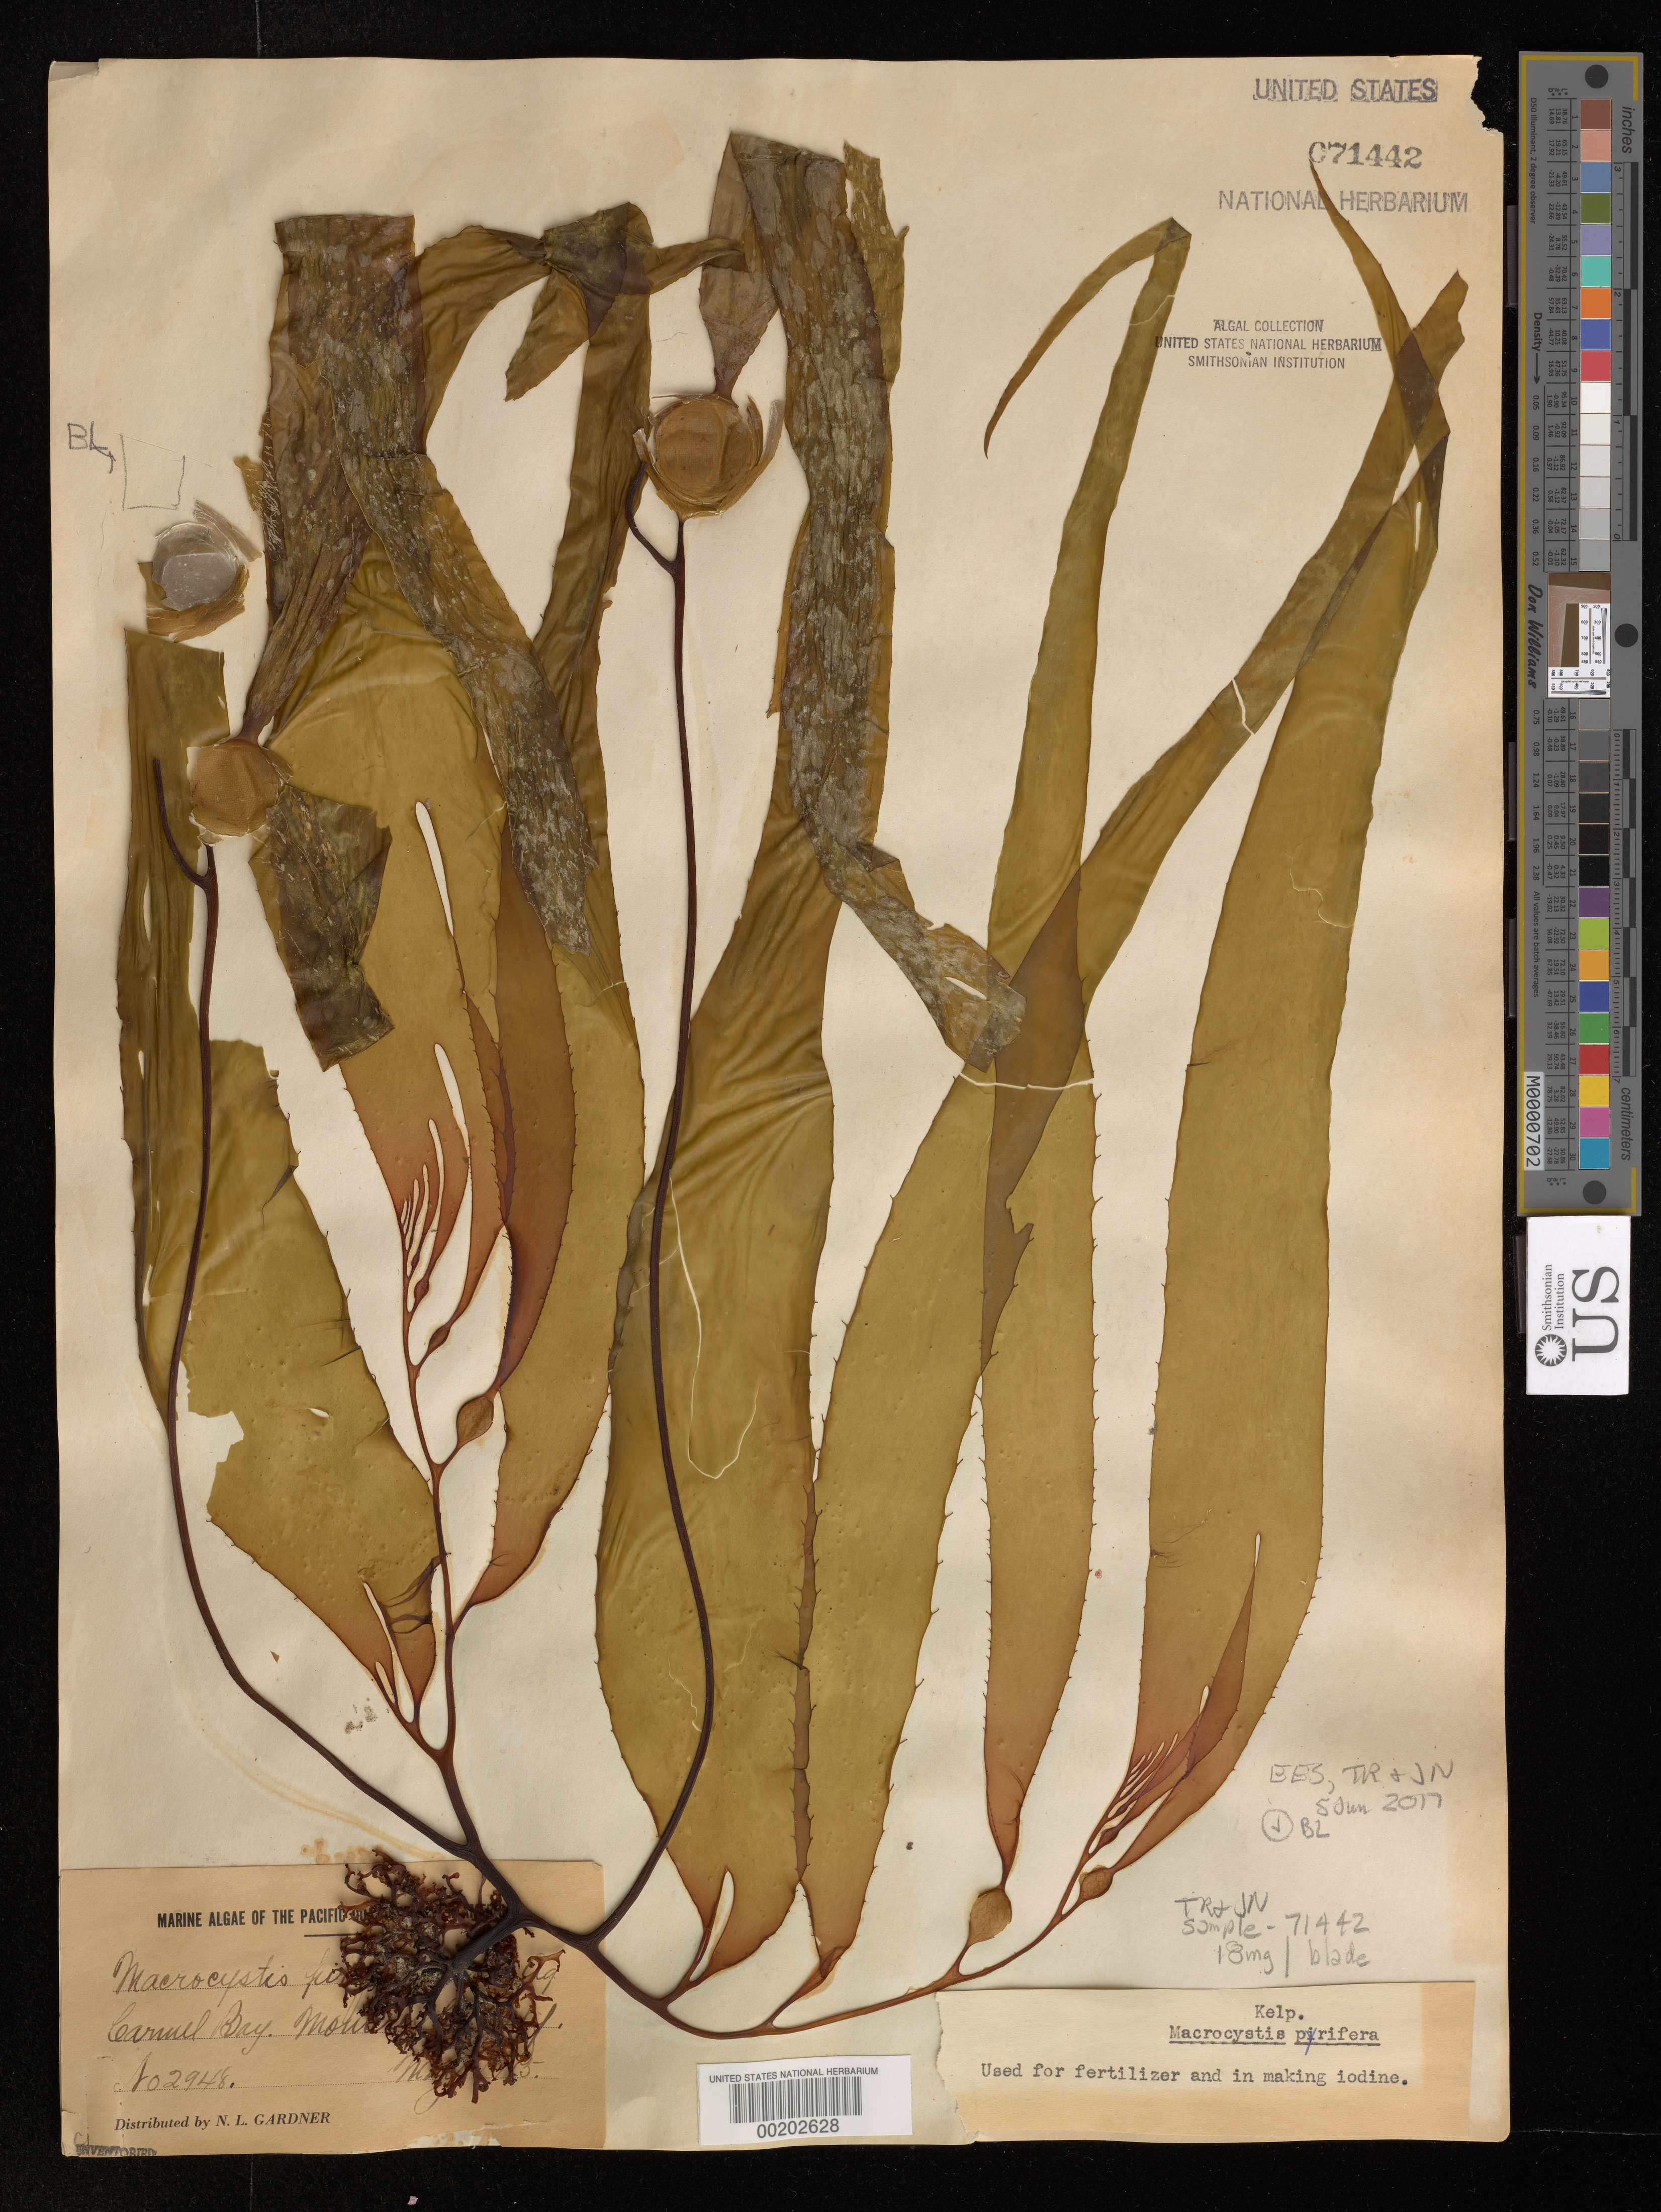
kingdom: Chromista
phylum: Ochrophyta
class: Phaeophyceae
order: Laminariales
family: Laminariaceae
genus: Macrocystis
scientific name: Macrocystis pyrifera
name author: (L.) C. Agardh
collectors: N. Gardner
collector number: NLG 2948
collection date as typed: May 1915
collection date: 1915-05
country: United States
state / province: California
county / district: Monterey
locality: Carmel Bay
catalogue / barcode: US 71442